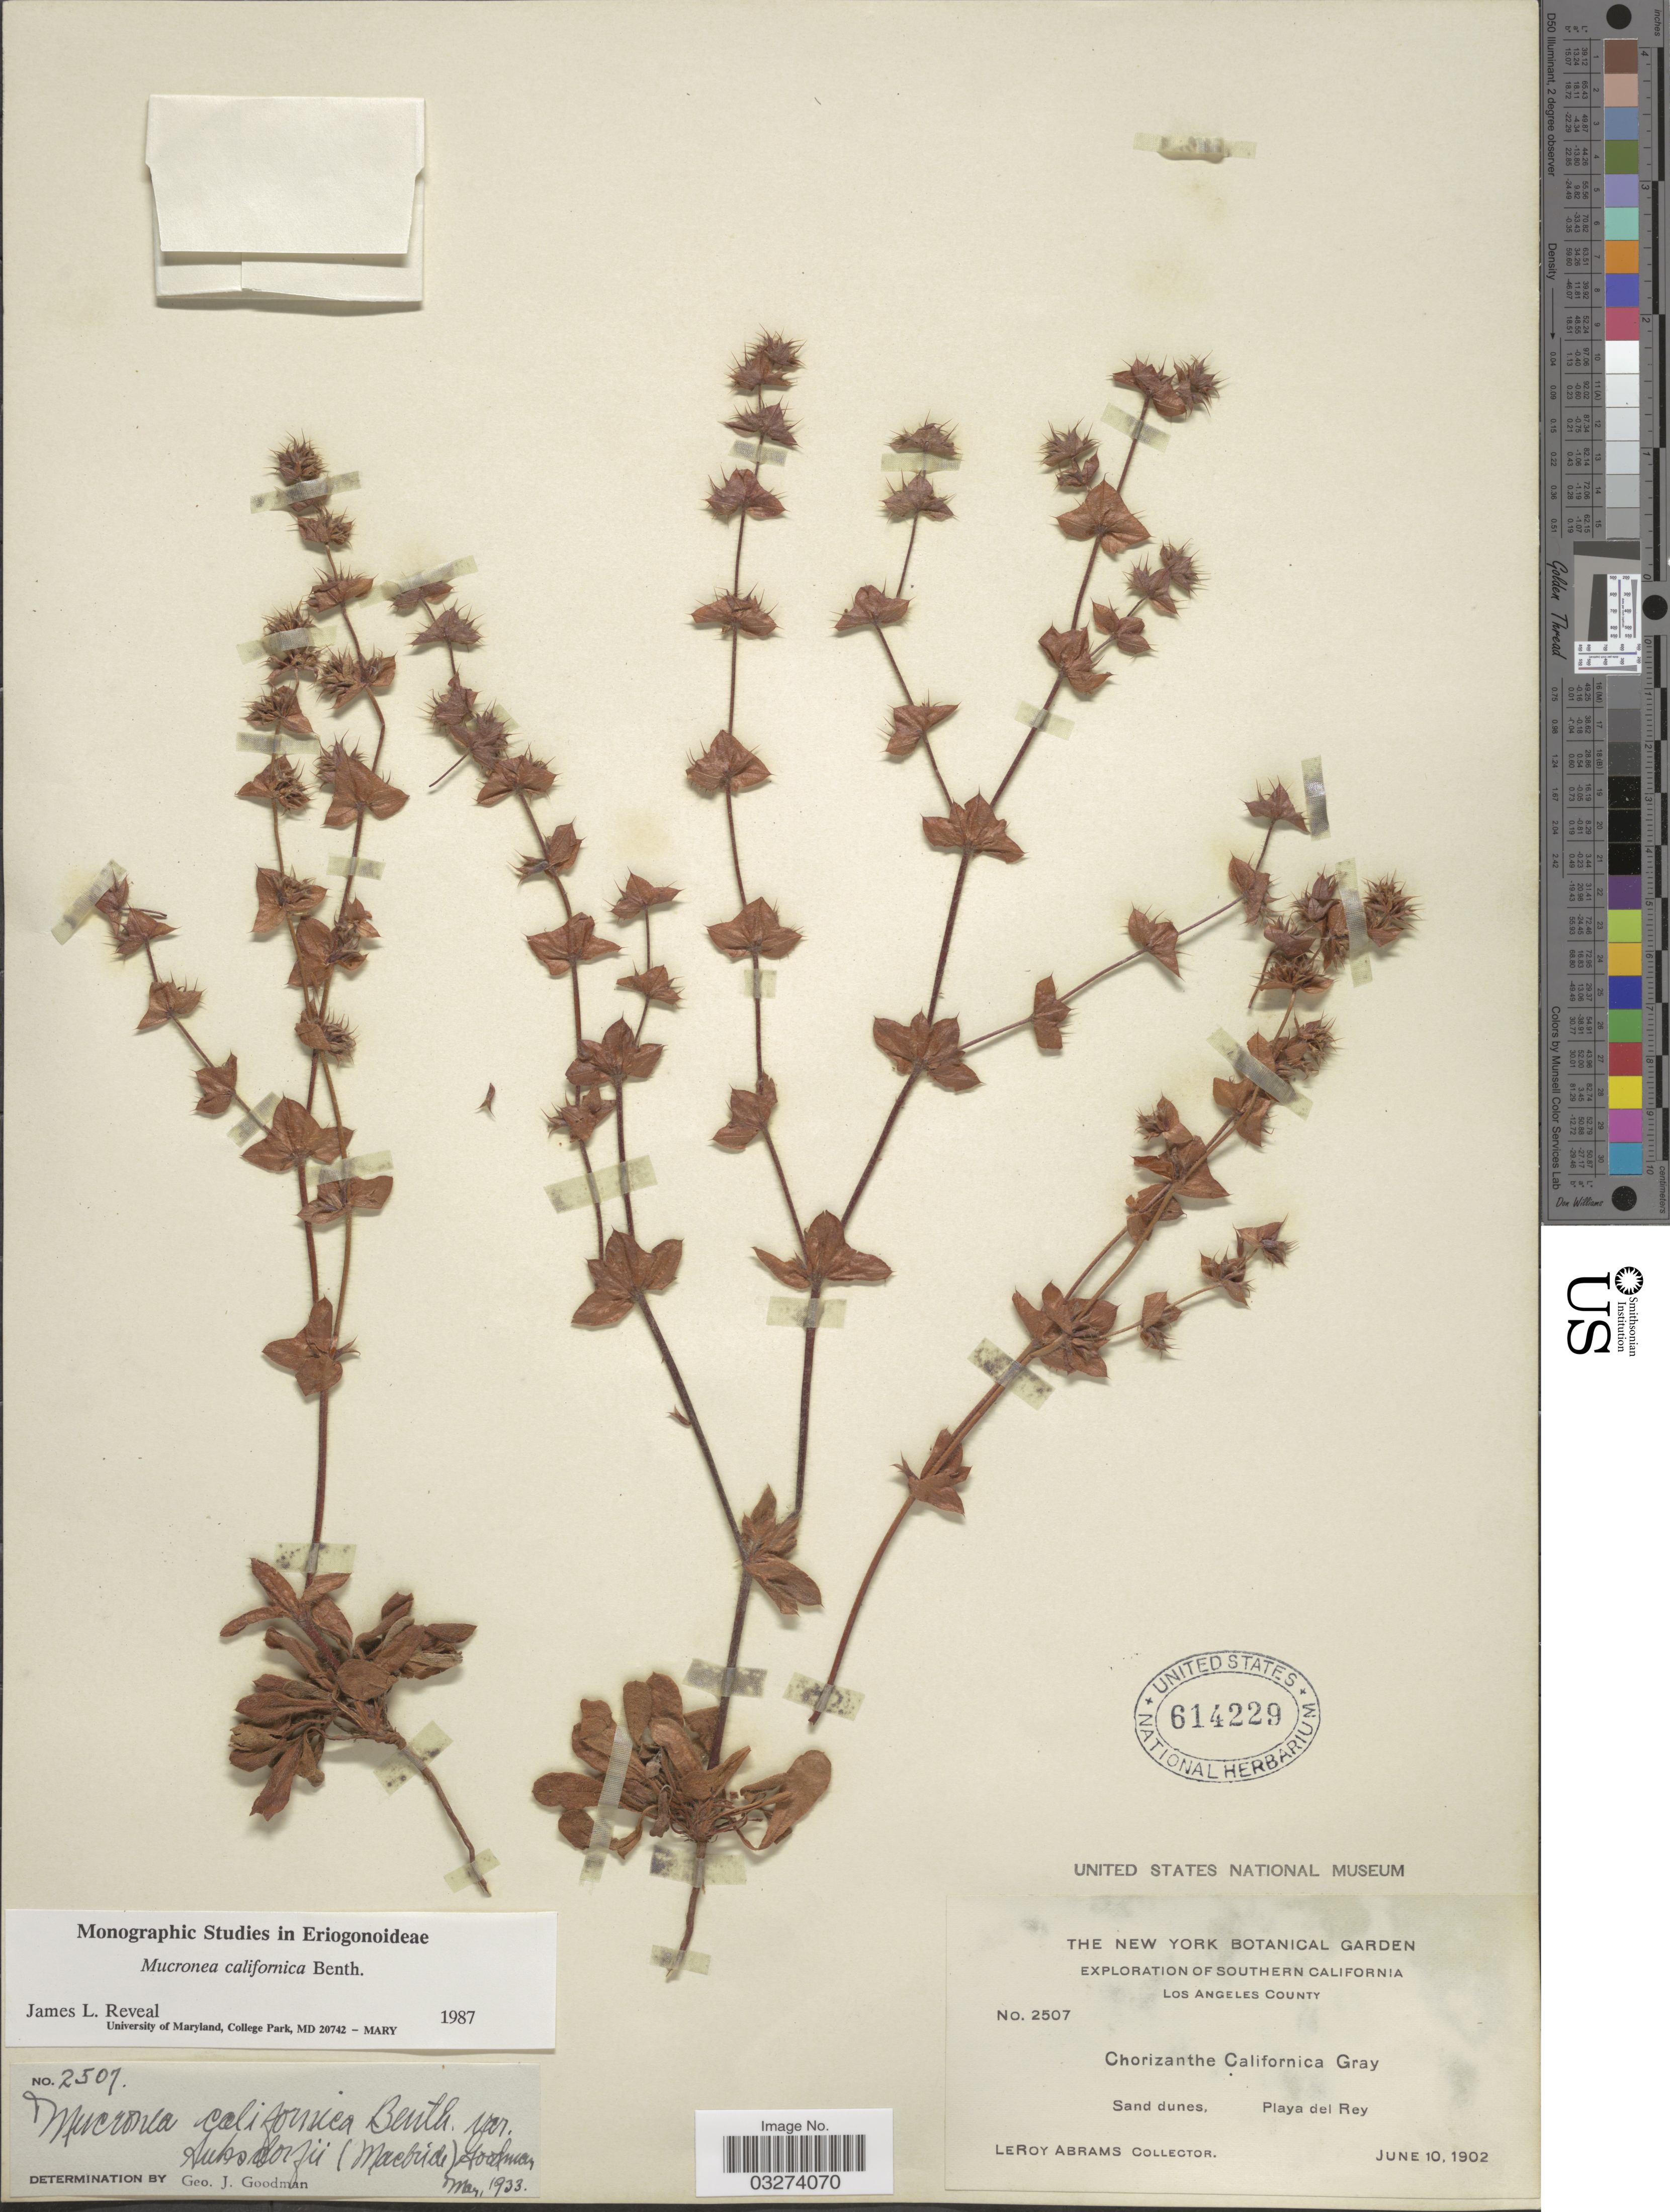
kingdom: Plantae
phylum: Tracheophyta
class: Magnoliopsida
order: Caryophyllales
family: Polygonaceae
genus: Mucronea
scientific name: Mucronea californica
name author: Benth.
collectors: L. Abrams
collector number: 2507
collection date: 1902-06-10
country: United States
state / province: California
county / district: Los Angeles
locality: Southern California. Los Angeles County. Playa del Rey.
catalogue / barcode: US 614229